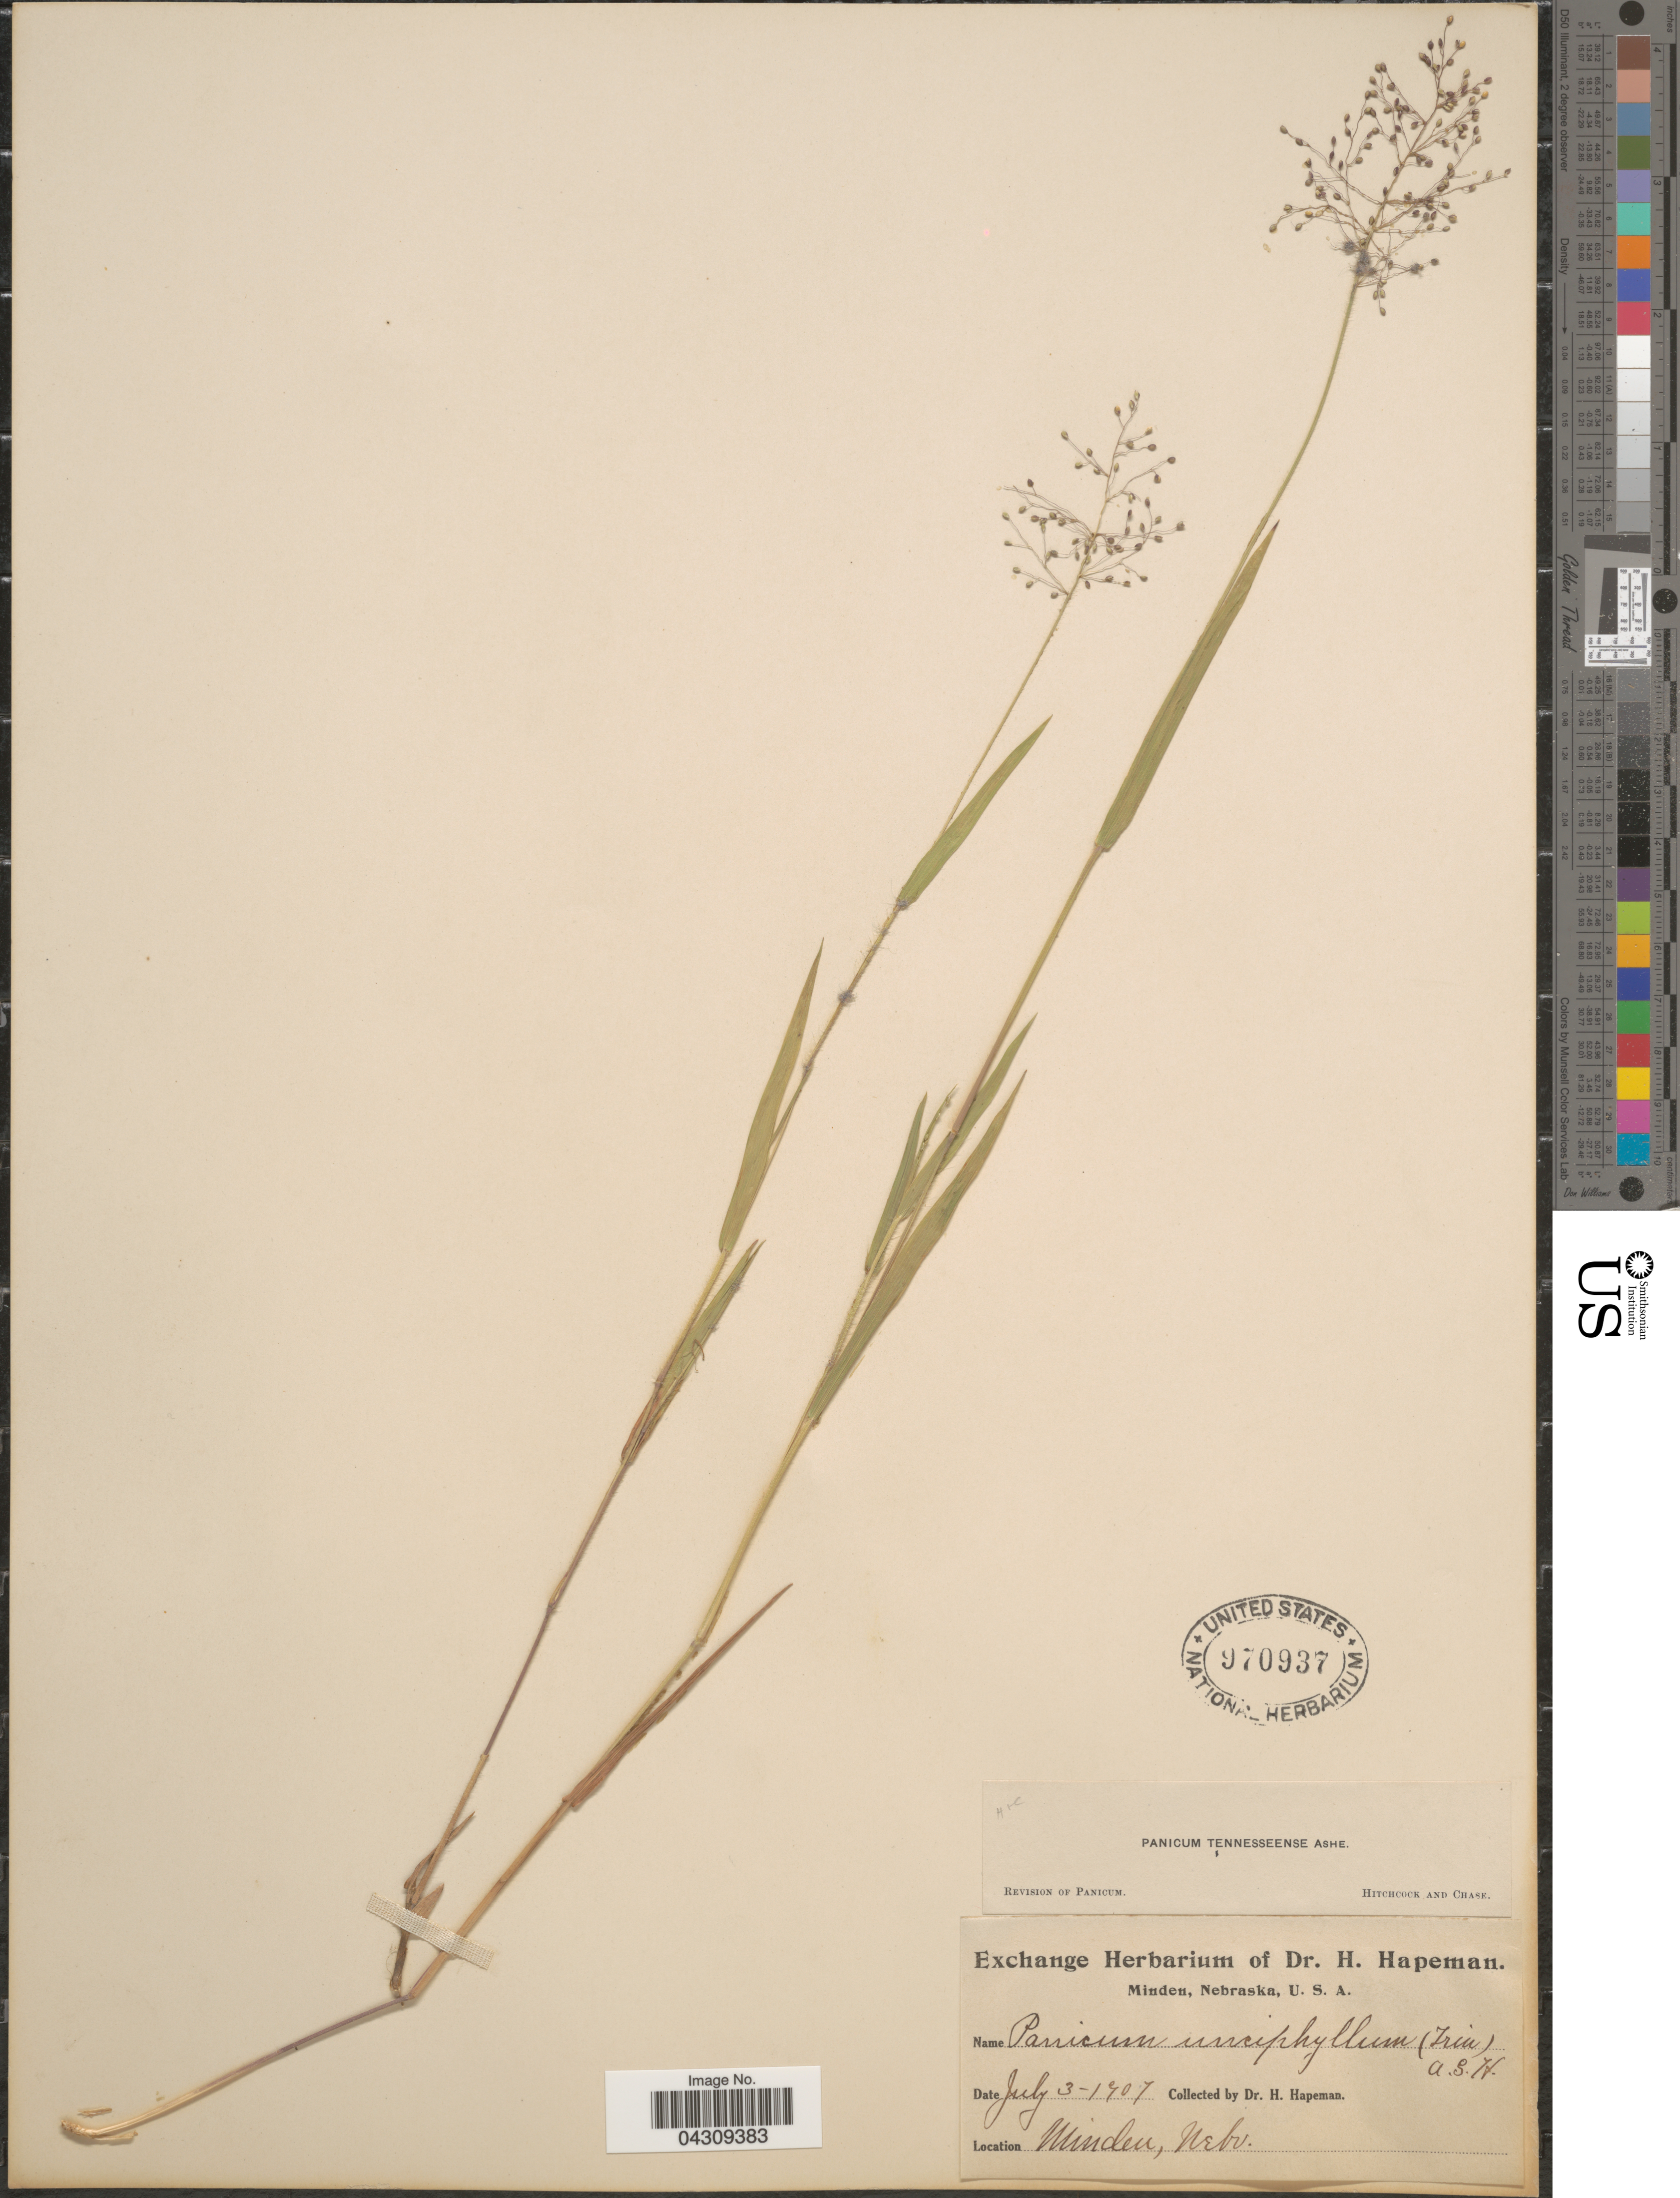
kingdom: Plantae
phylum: Tracheophyta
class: Liliopsida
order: Poales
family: Poaceae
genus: Dichanthelium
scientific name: Dichanthelium acuminatum var. acuminatum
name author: (Sw.) Gould & C.A. Clark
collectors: H. Hapeman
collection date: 1907-07-03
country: United States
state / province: Nebraska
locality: Minden.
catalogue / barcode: US 970937